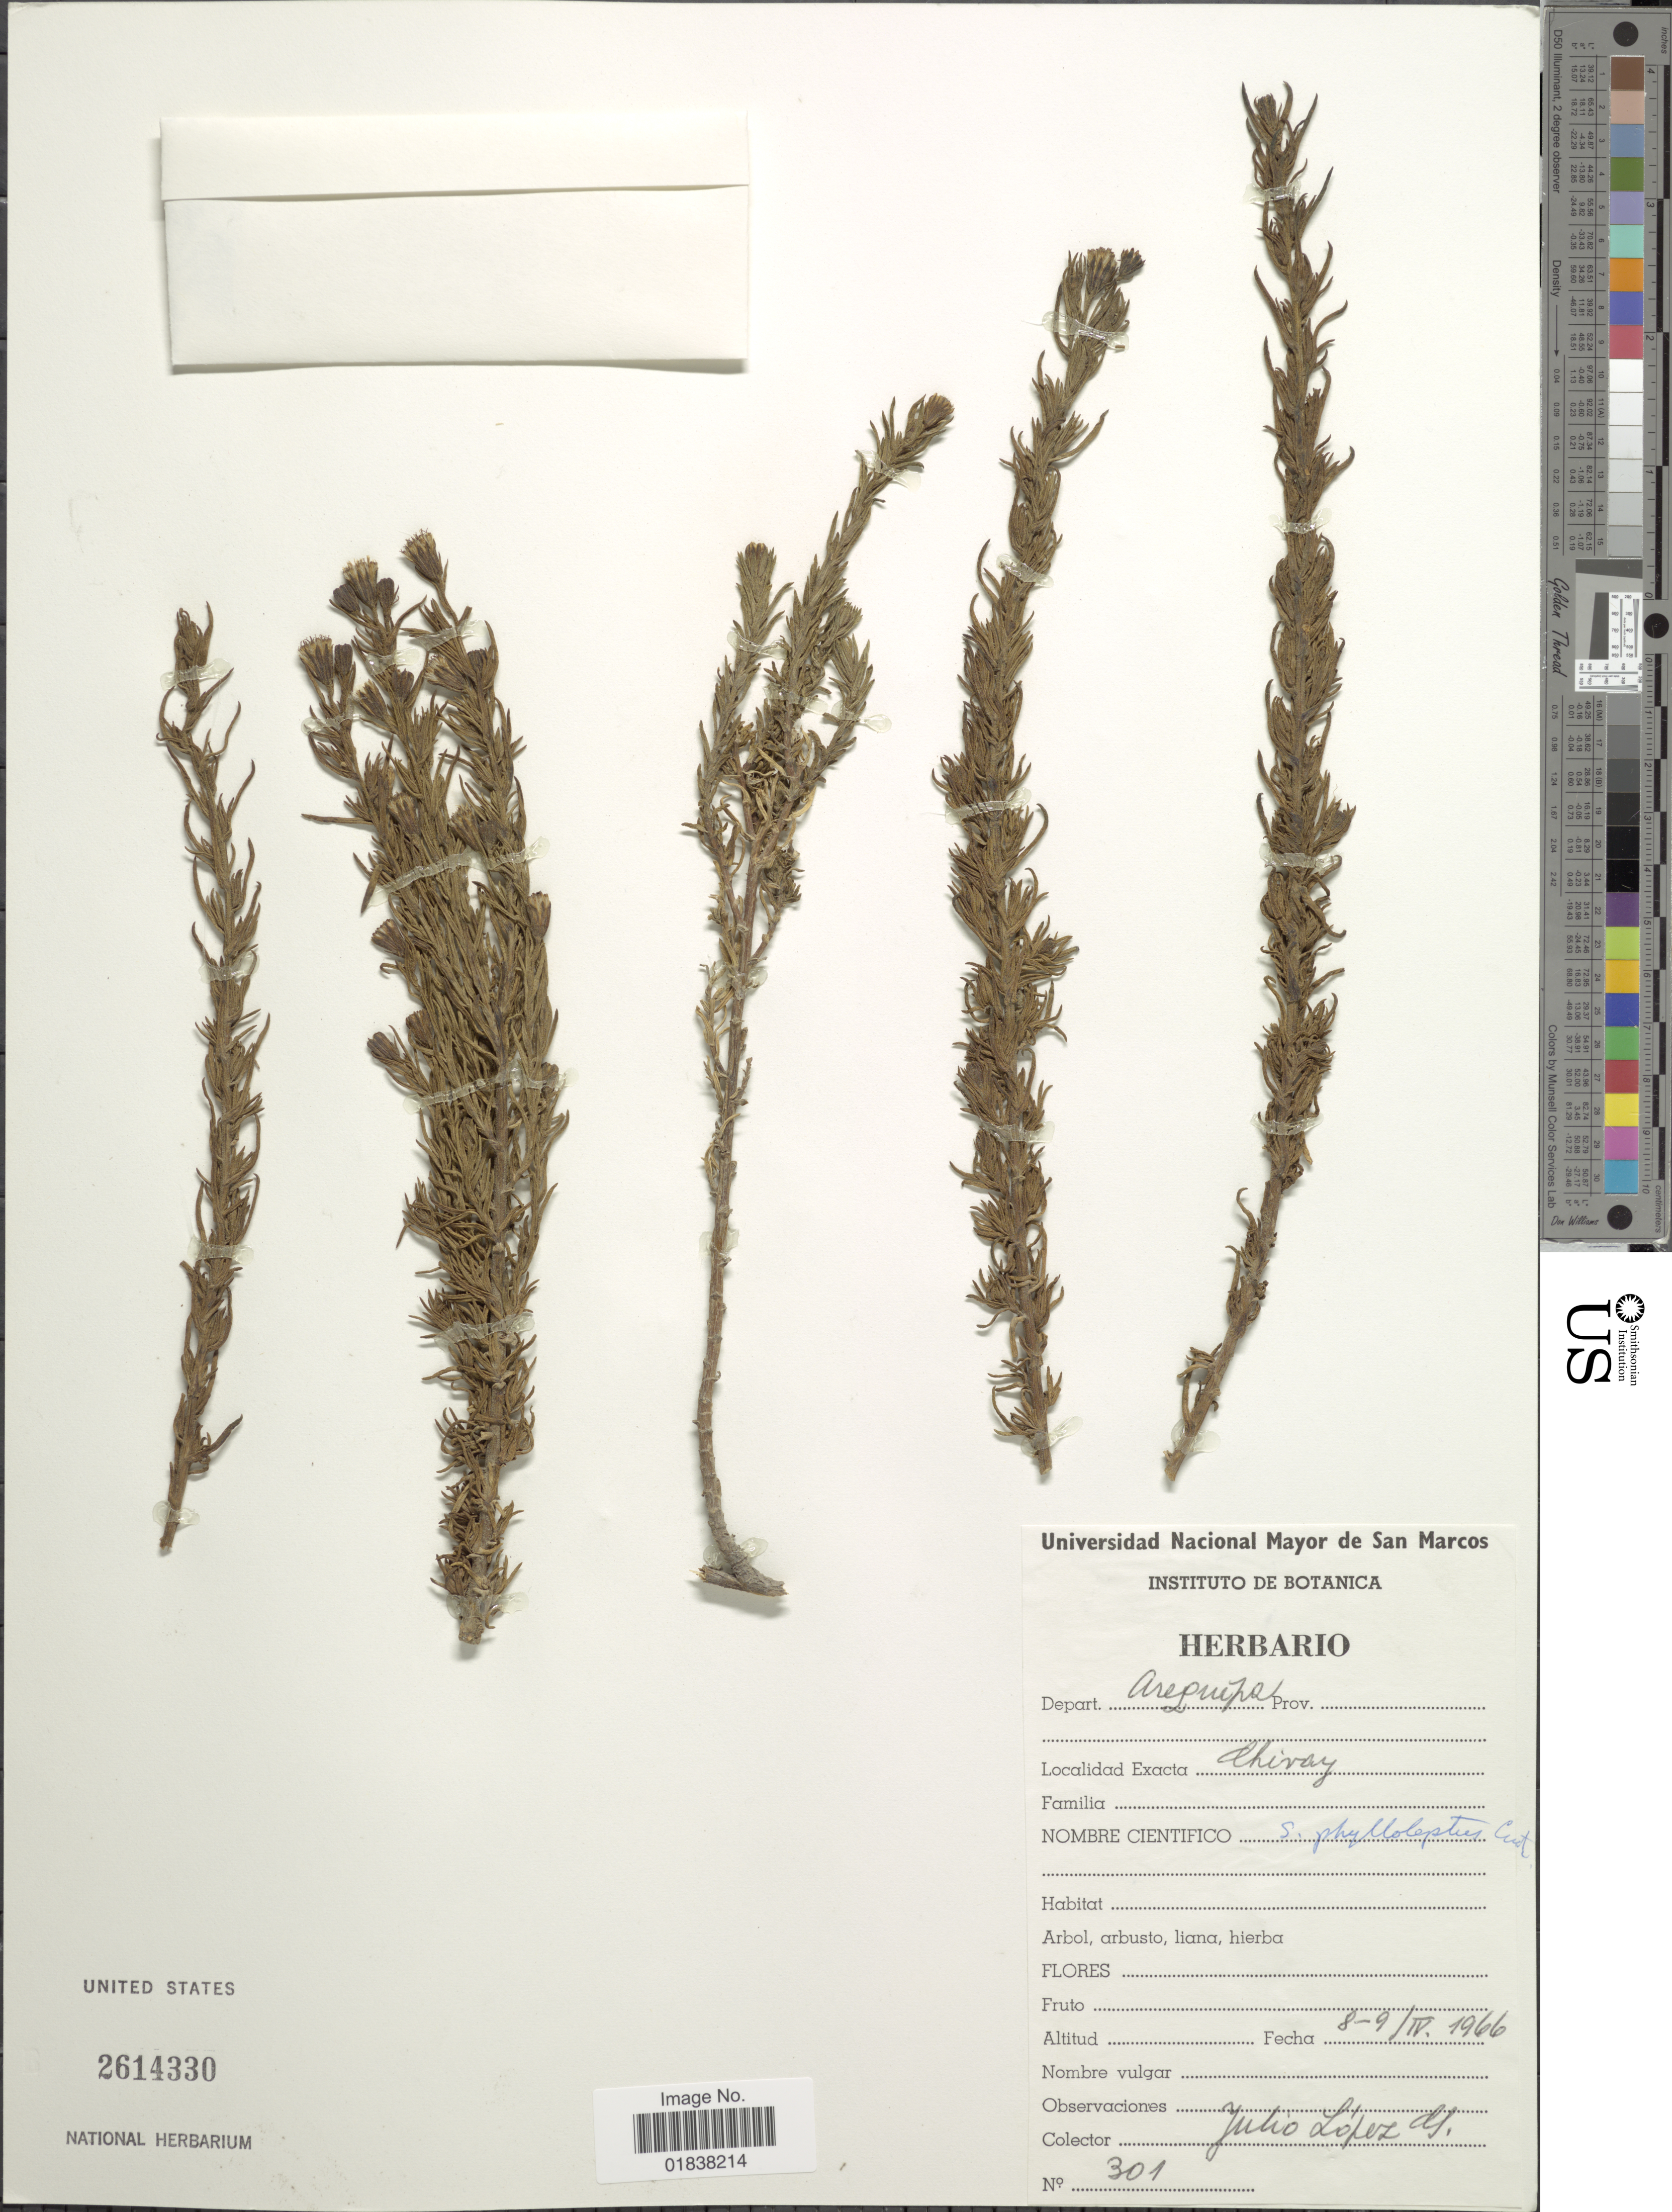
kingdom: Plantae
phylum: Tracheophyta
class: Magnoliopsida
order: Asterales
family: Asteraceae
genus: Senecio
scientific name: Senecio phylloleptus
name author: Cuatrec.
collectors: J. López G.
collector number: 301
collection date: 1966-04-08/1966-04-09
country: Peru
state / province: Arequipa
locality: Chivay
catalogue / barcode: US 2614330